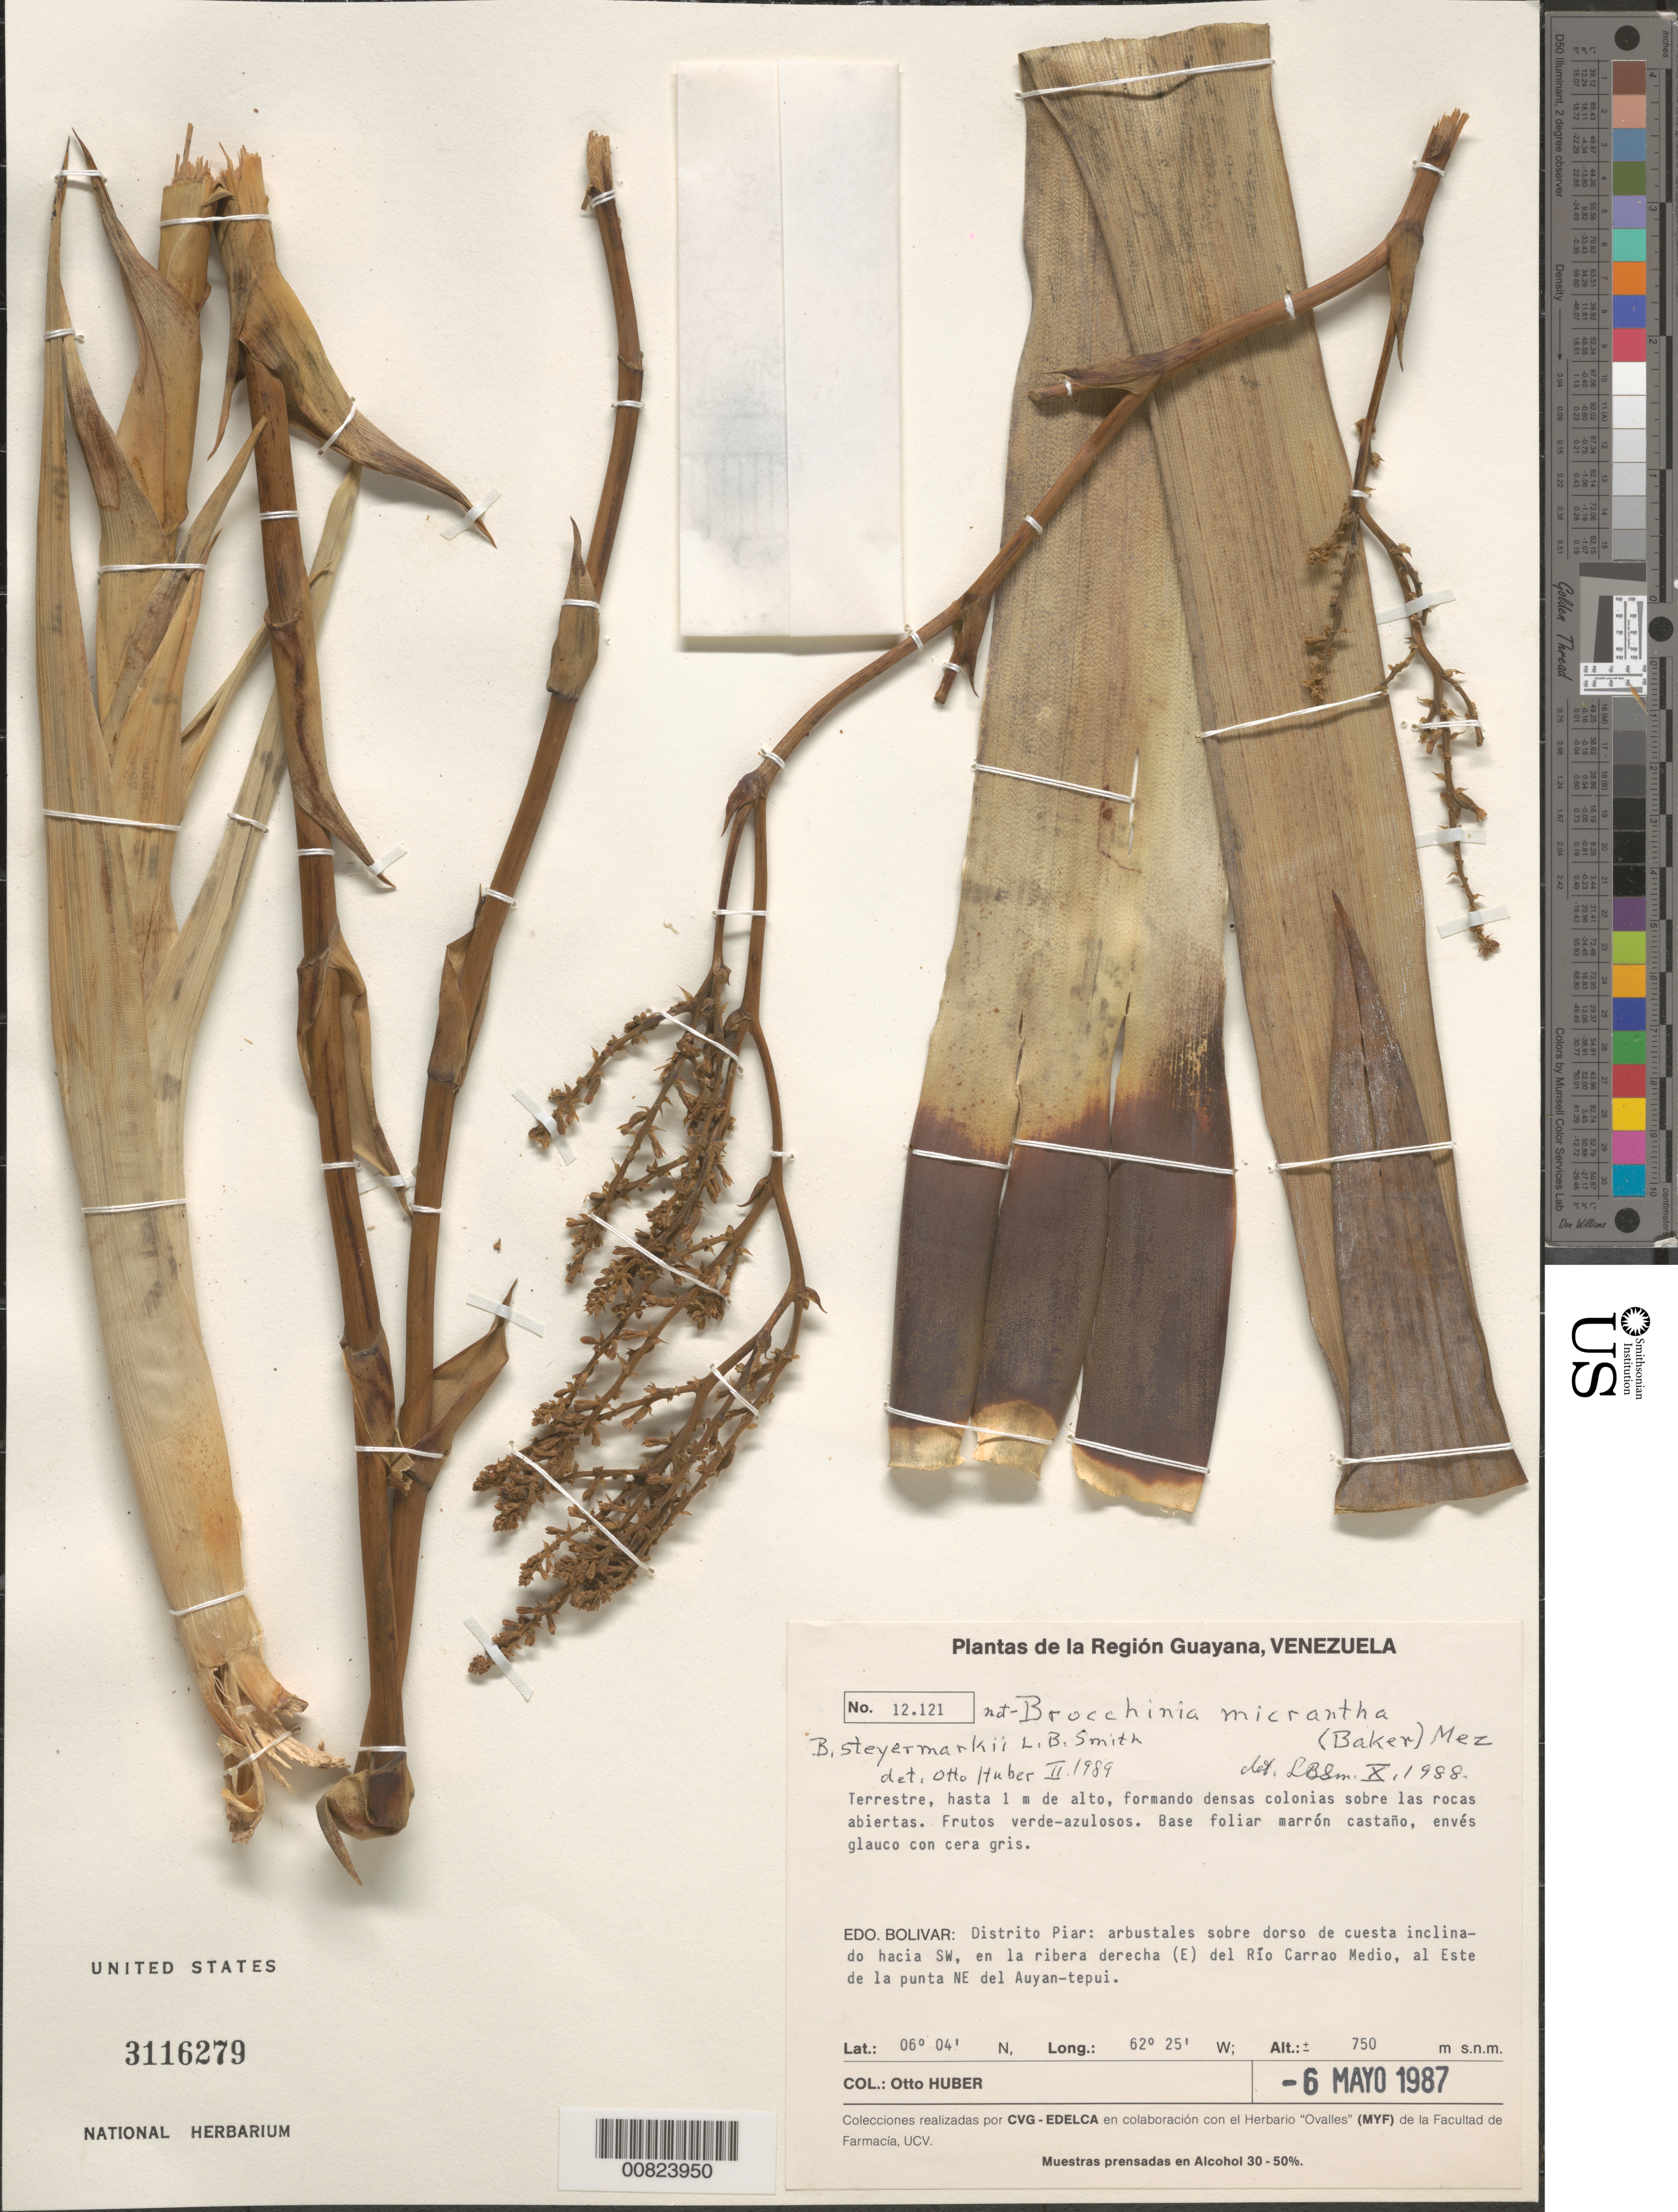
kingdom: Plantae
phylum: Tracheophyta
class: Liliopsida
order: Poales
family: Bromeliaceae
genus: Brocchinia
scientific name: Brocchinia steyermarkii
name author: L.B. Sm.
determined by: Smith, Lyman B., (US), NMNH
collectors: O. Huber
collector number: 12121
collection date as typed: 6-May-87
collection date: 1987-05-06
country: Venezuela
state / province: Bolívar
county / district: Piar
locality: Río Carrao Medio, east of, al E de la punta NE del Auyan-tepuí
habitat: Arbustales sobre dorso de cuesta inclinado hacia SW; sobre las rocas abiertas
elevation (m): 750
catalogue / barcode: US 3116279